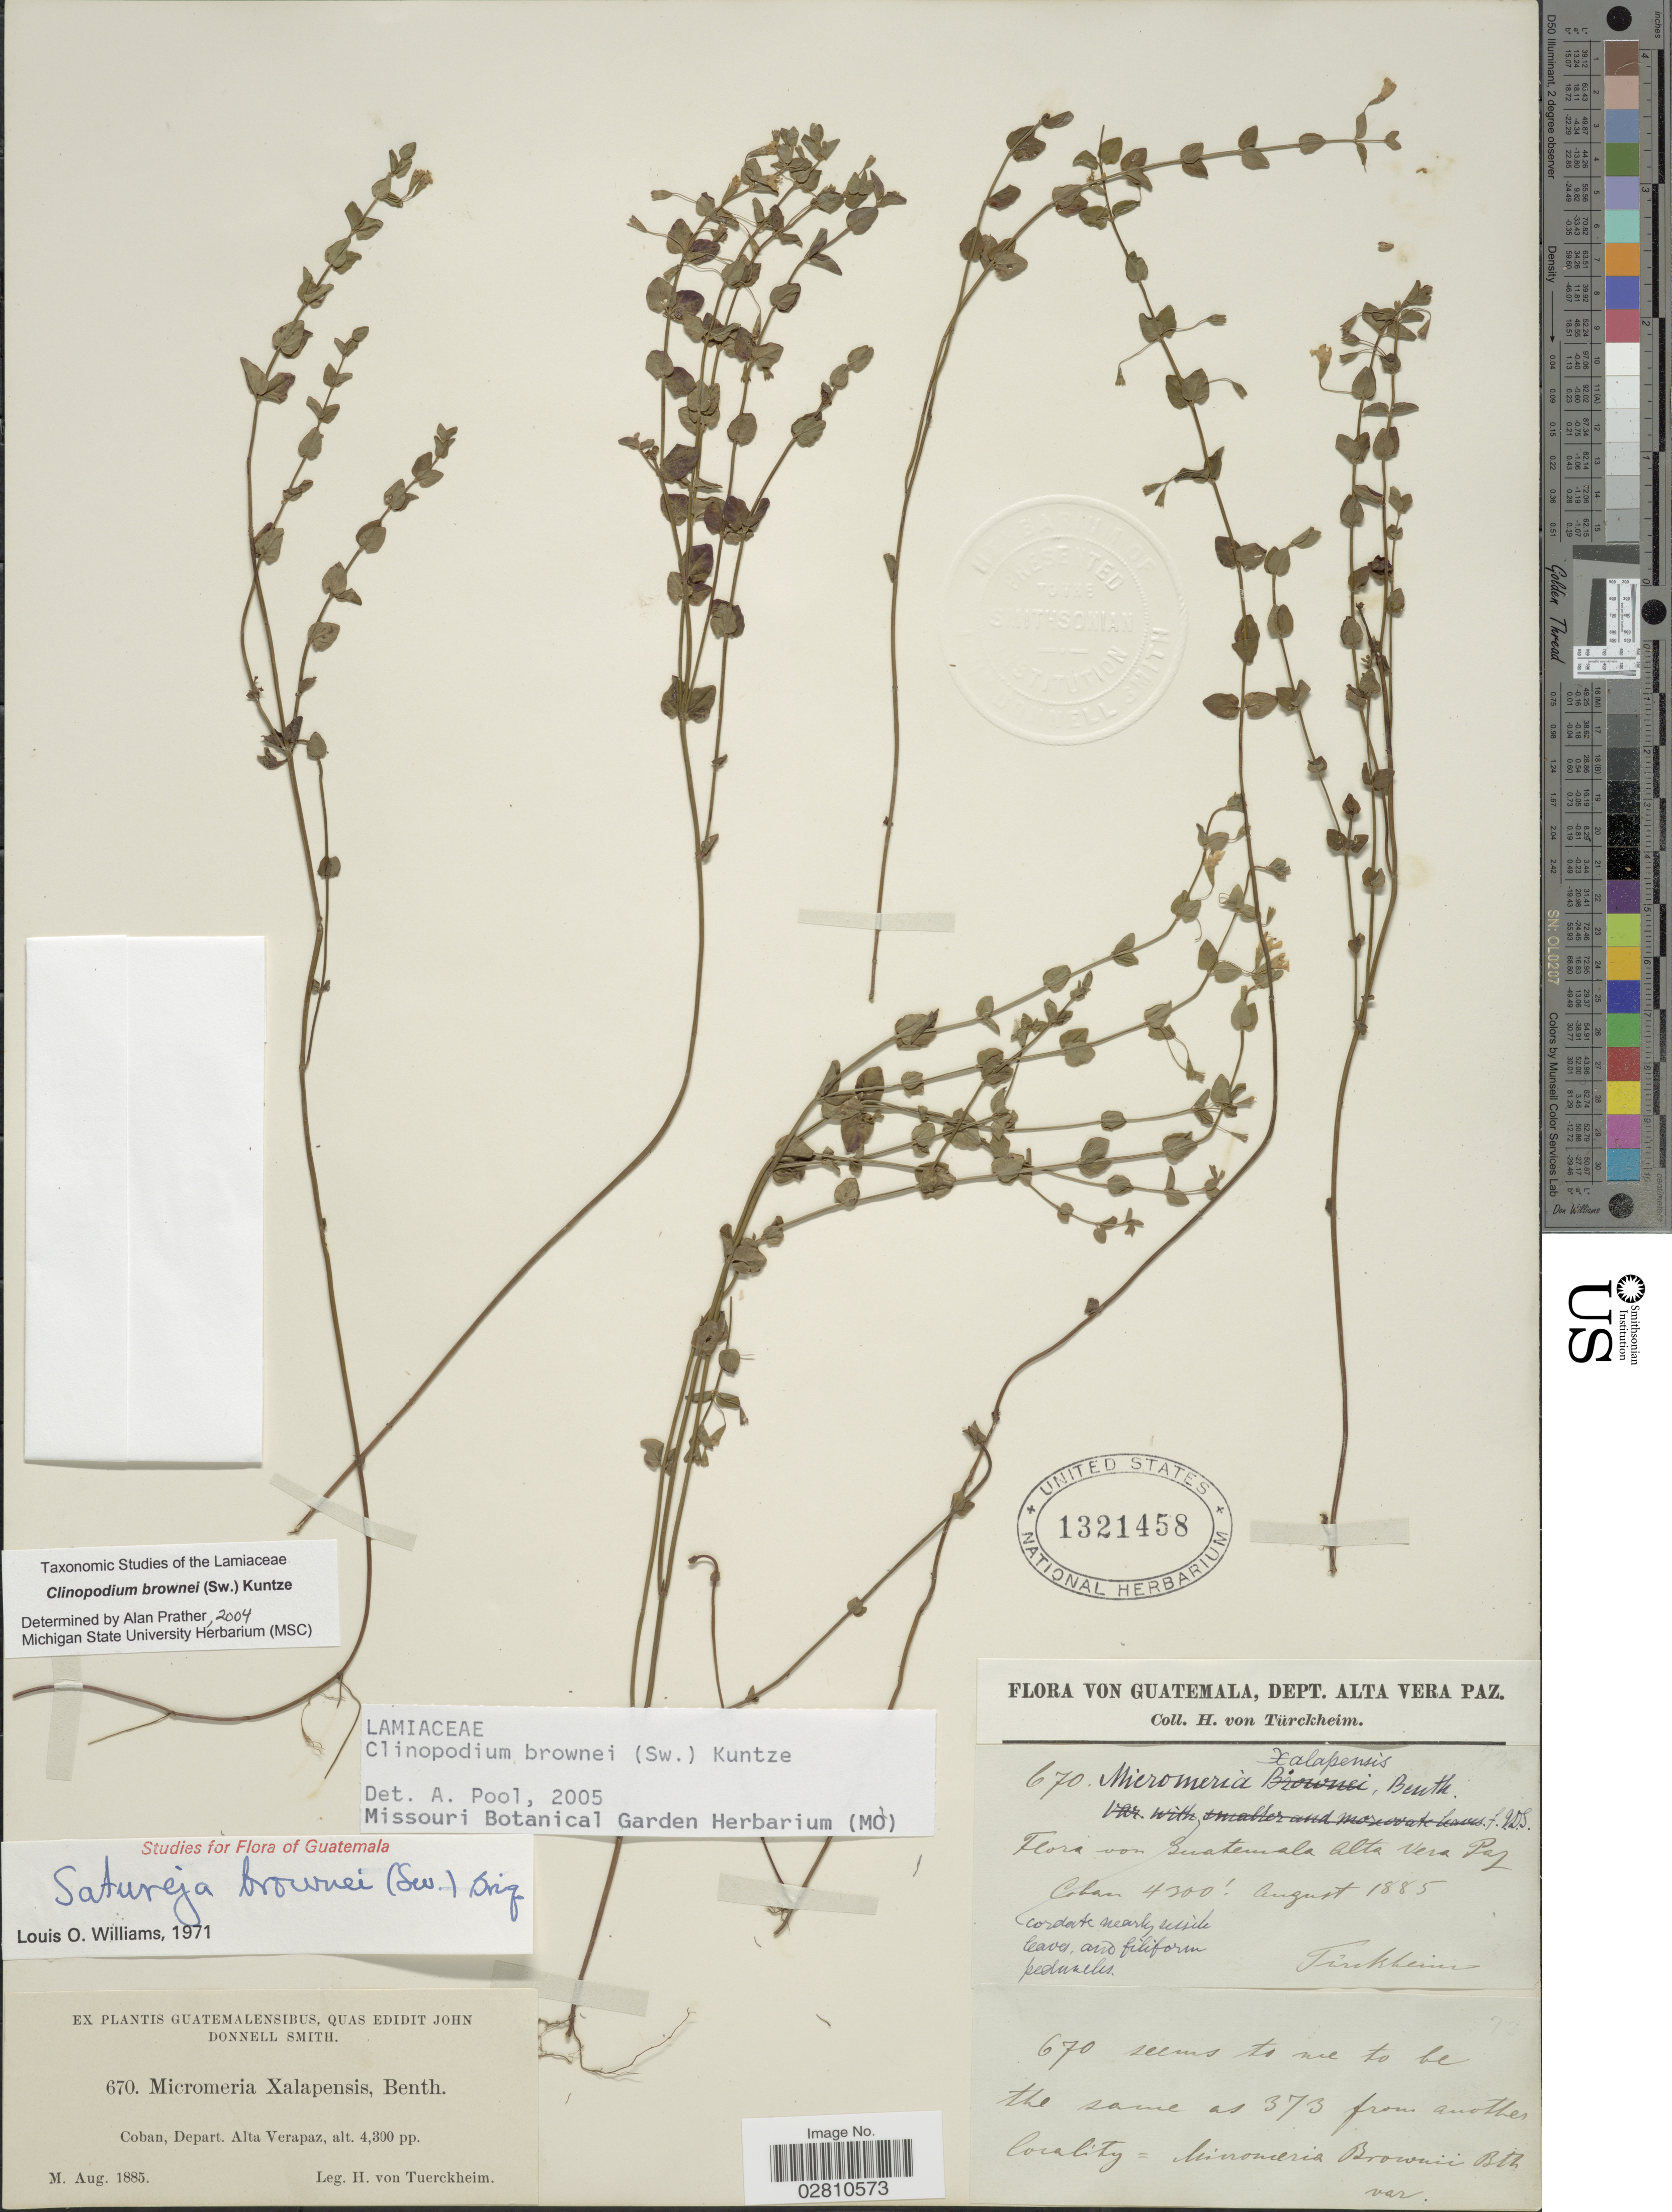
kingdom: Plantae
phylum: Tracheophyta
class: Magnoliopsida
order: Lamiales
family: Lamiaceae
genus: Clinopodium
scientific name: Clinopodium brownei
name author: (Sw.) Kuntze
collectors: H. von Türckheim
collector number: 670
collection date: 1885-08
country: Guatemala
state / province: Alta Verapaz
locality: Coban, Depart. Alta Verapaz.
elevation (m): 1311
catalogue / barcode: US 1321458